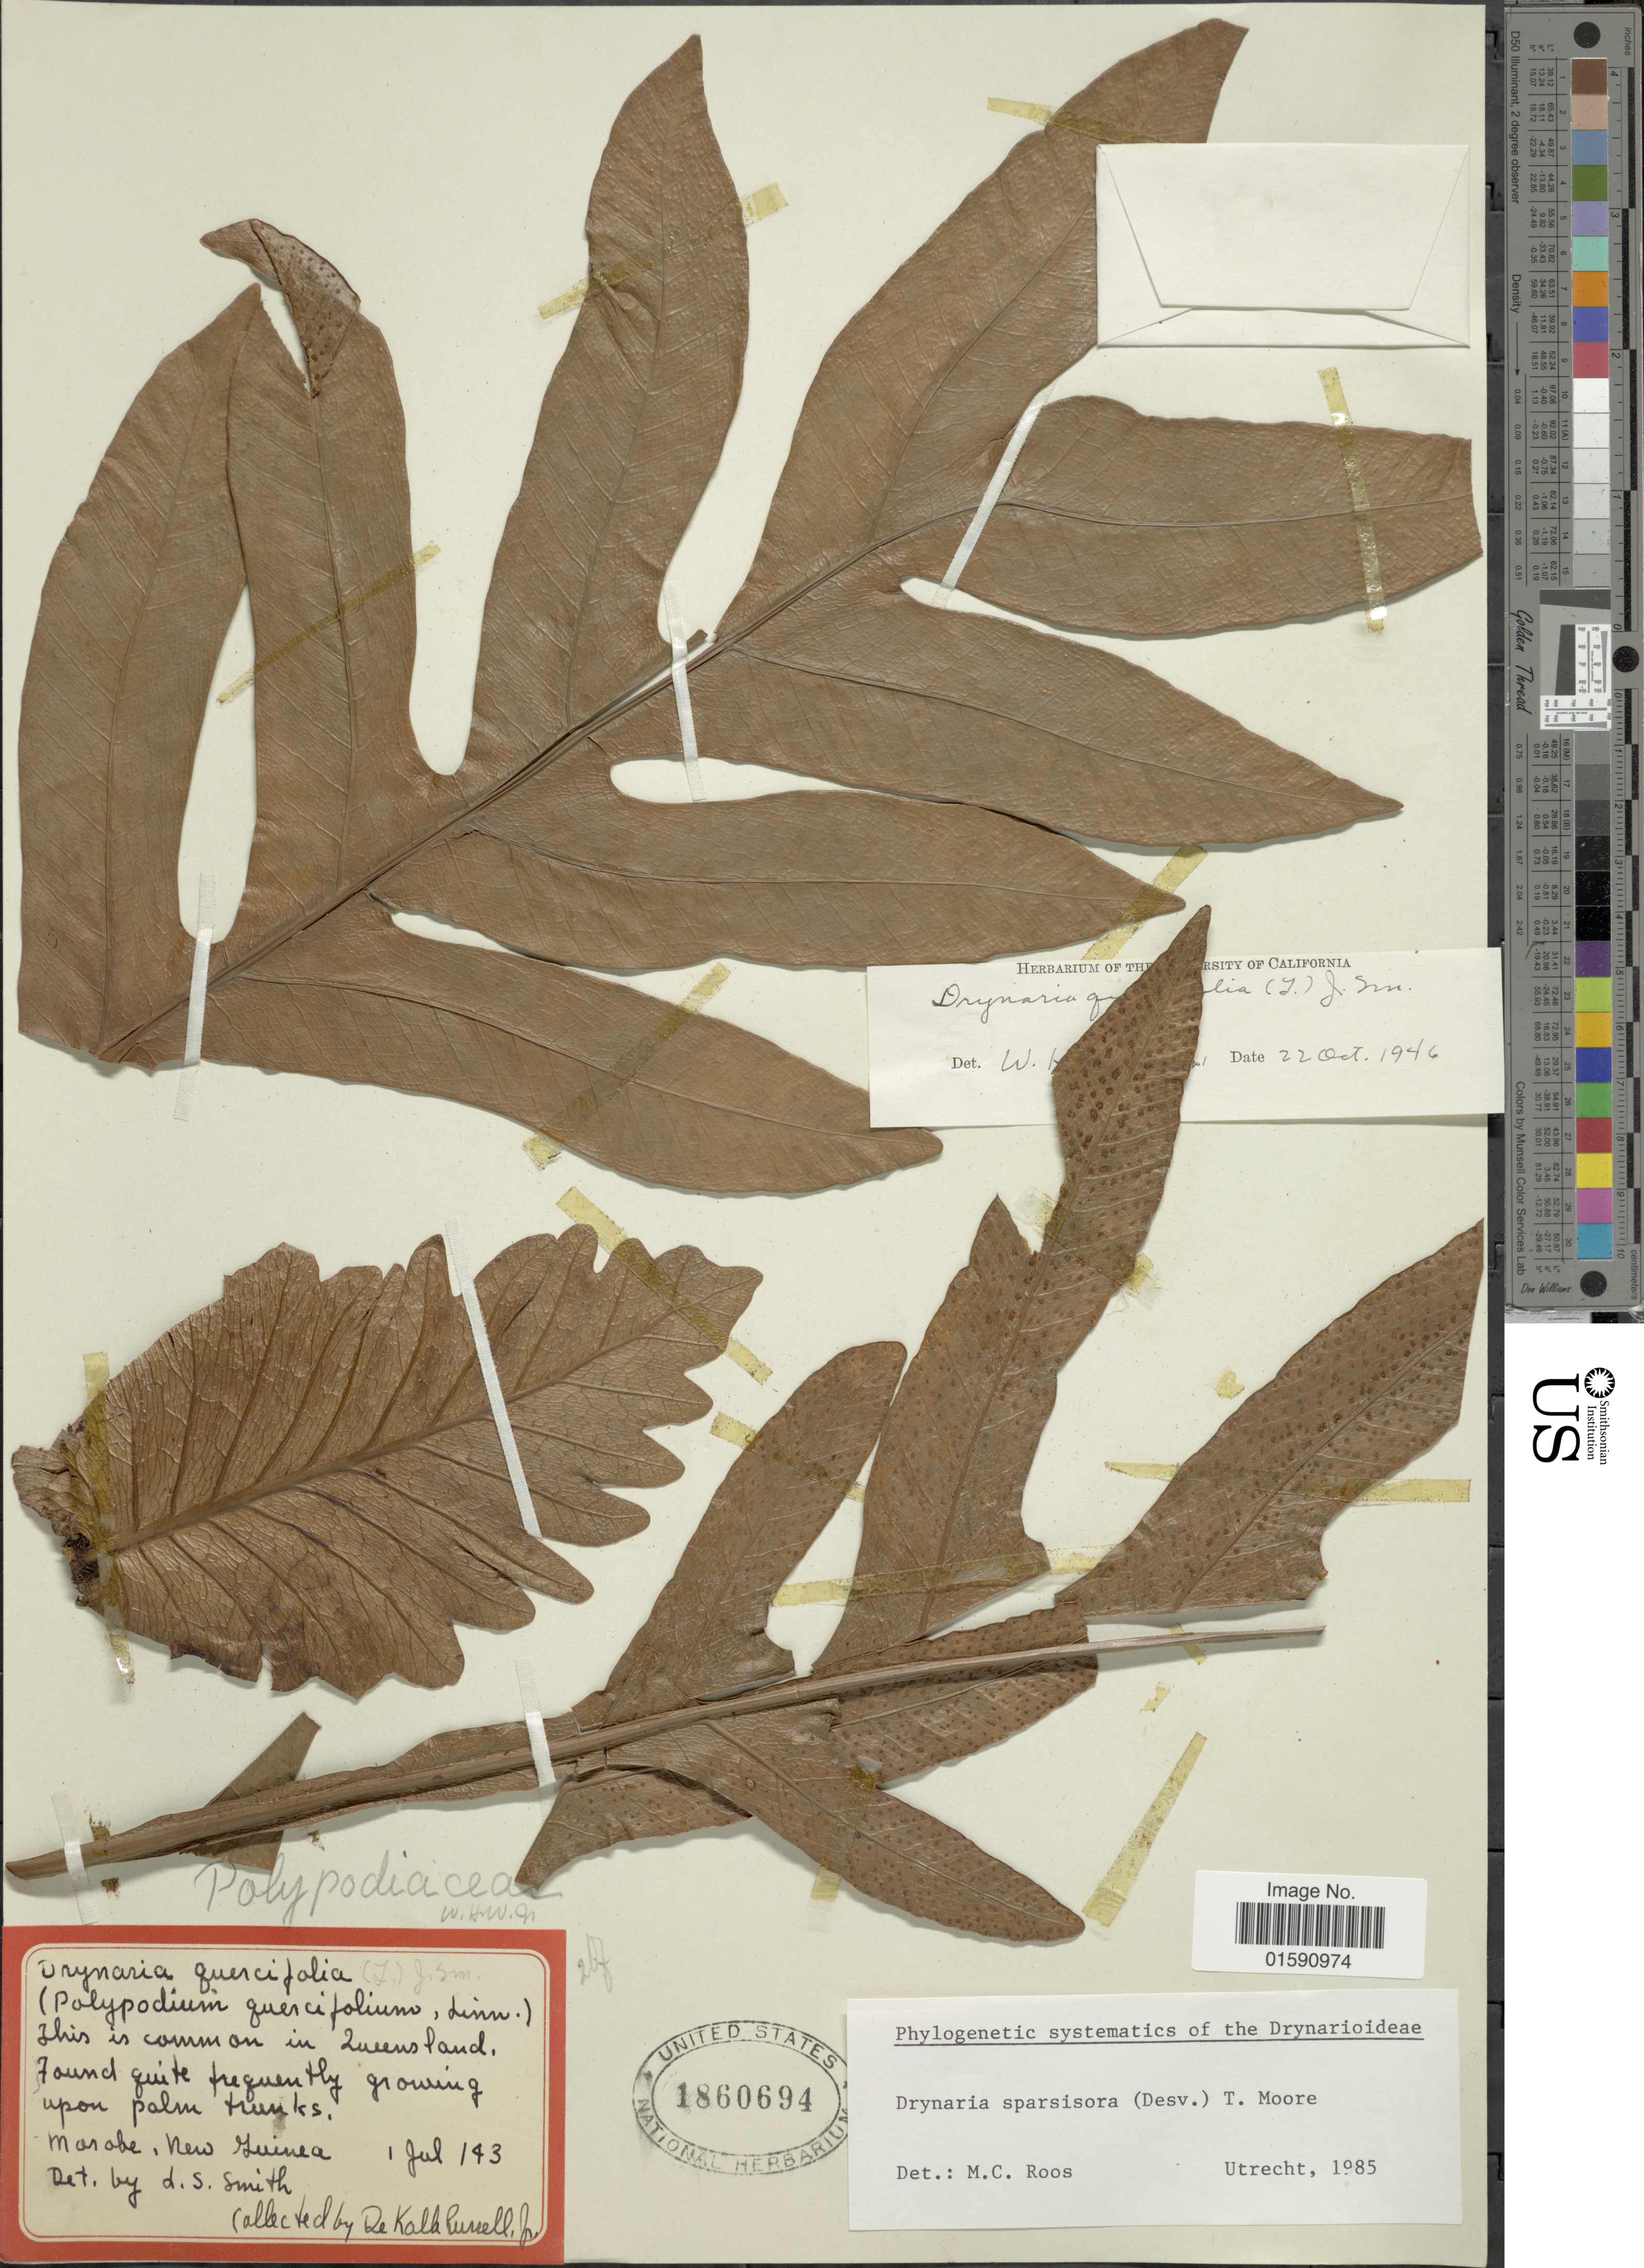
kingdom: Plantae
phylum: Tracheophyta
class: Polypodiopsida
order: Polypodiales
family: Polypodiaceae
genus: Drynaria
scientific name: Drynaria sparsisora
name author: (Desu.) T. Moore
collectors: D. K. Russell Jr.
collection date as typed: Transcribed d/m/y: 1/7/43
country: Papua New Guinea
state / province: Morobe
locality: New Guinea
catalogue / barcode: US 1860694